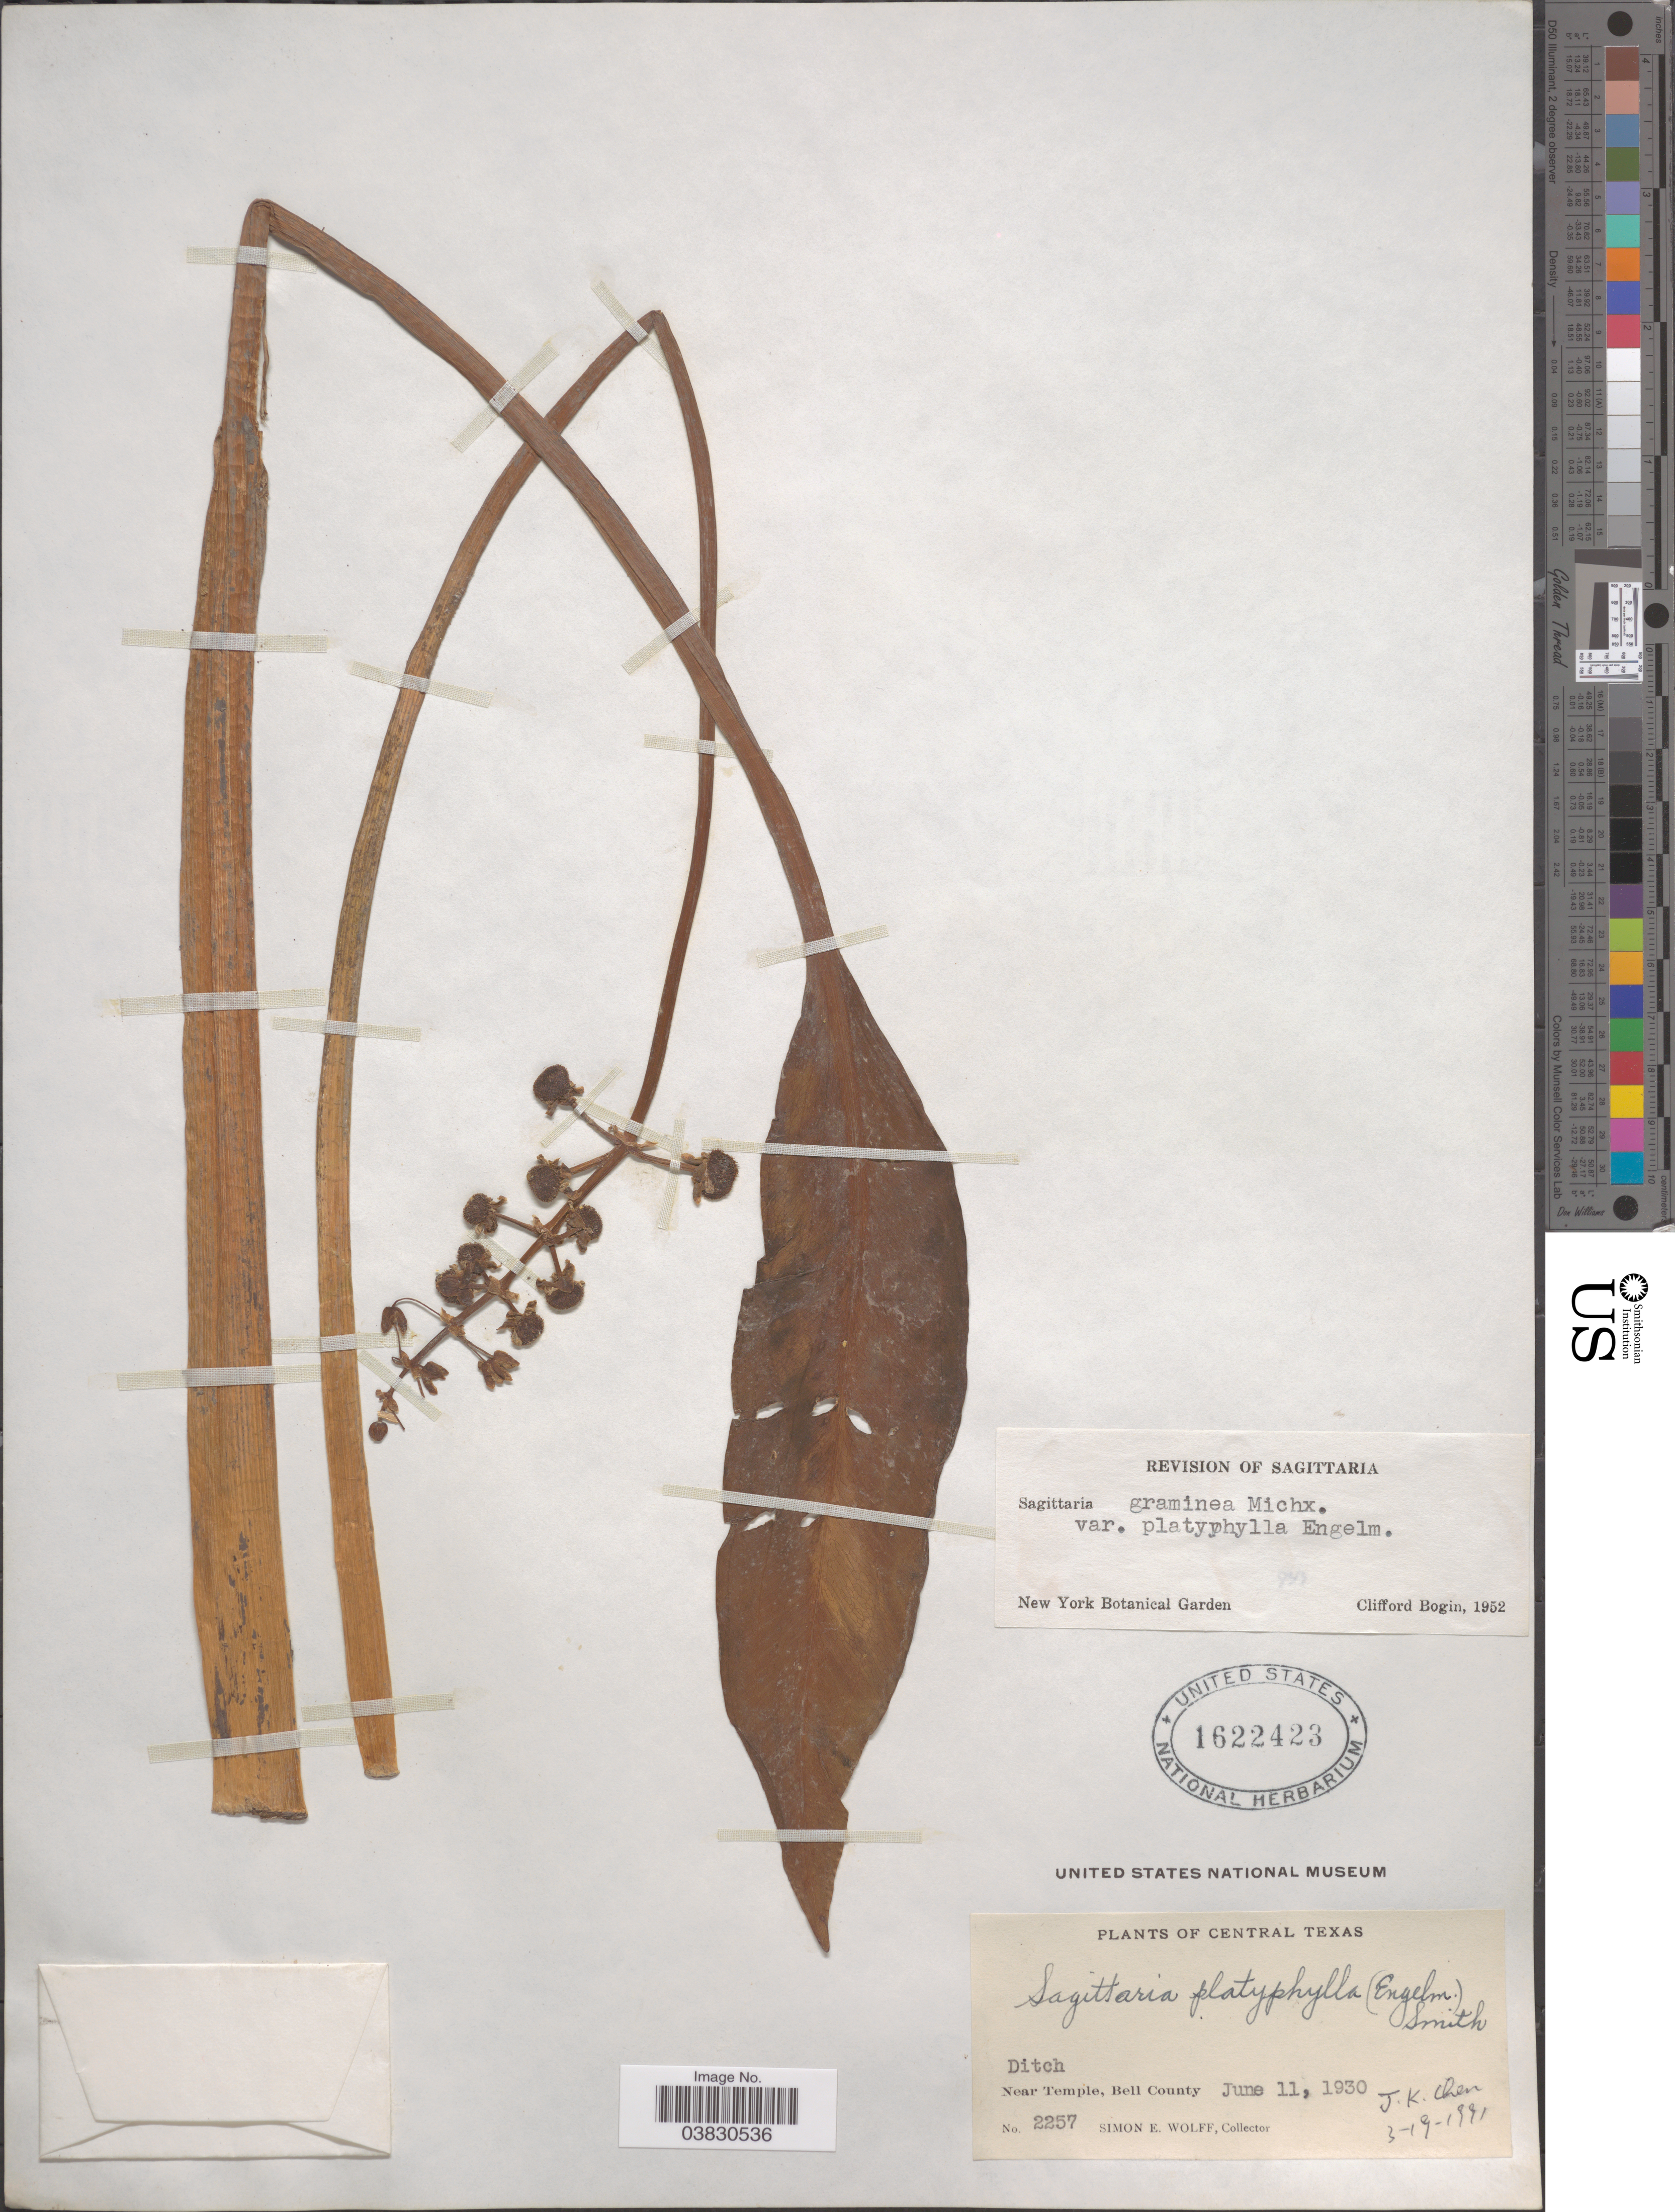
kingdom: Plantae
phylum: Tracheophyta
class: Liliopsida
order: Alismatales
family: Alismataceae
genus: Sagittaria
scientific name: Sagittaria platyphylla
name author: (Englem.) J.G. Sm.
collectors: S. E. Wolff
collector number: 2257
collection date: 1930-06-11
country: United States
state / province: Texas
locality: Central Texas. Near Temple, Bell County.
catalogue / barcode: US 1622423